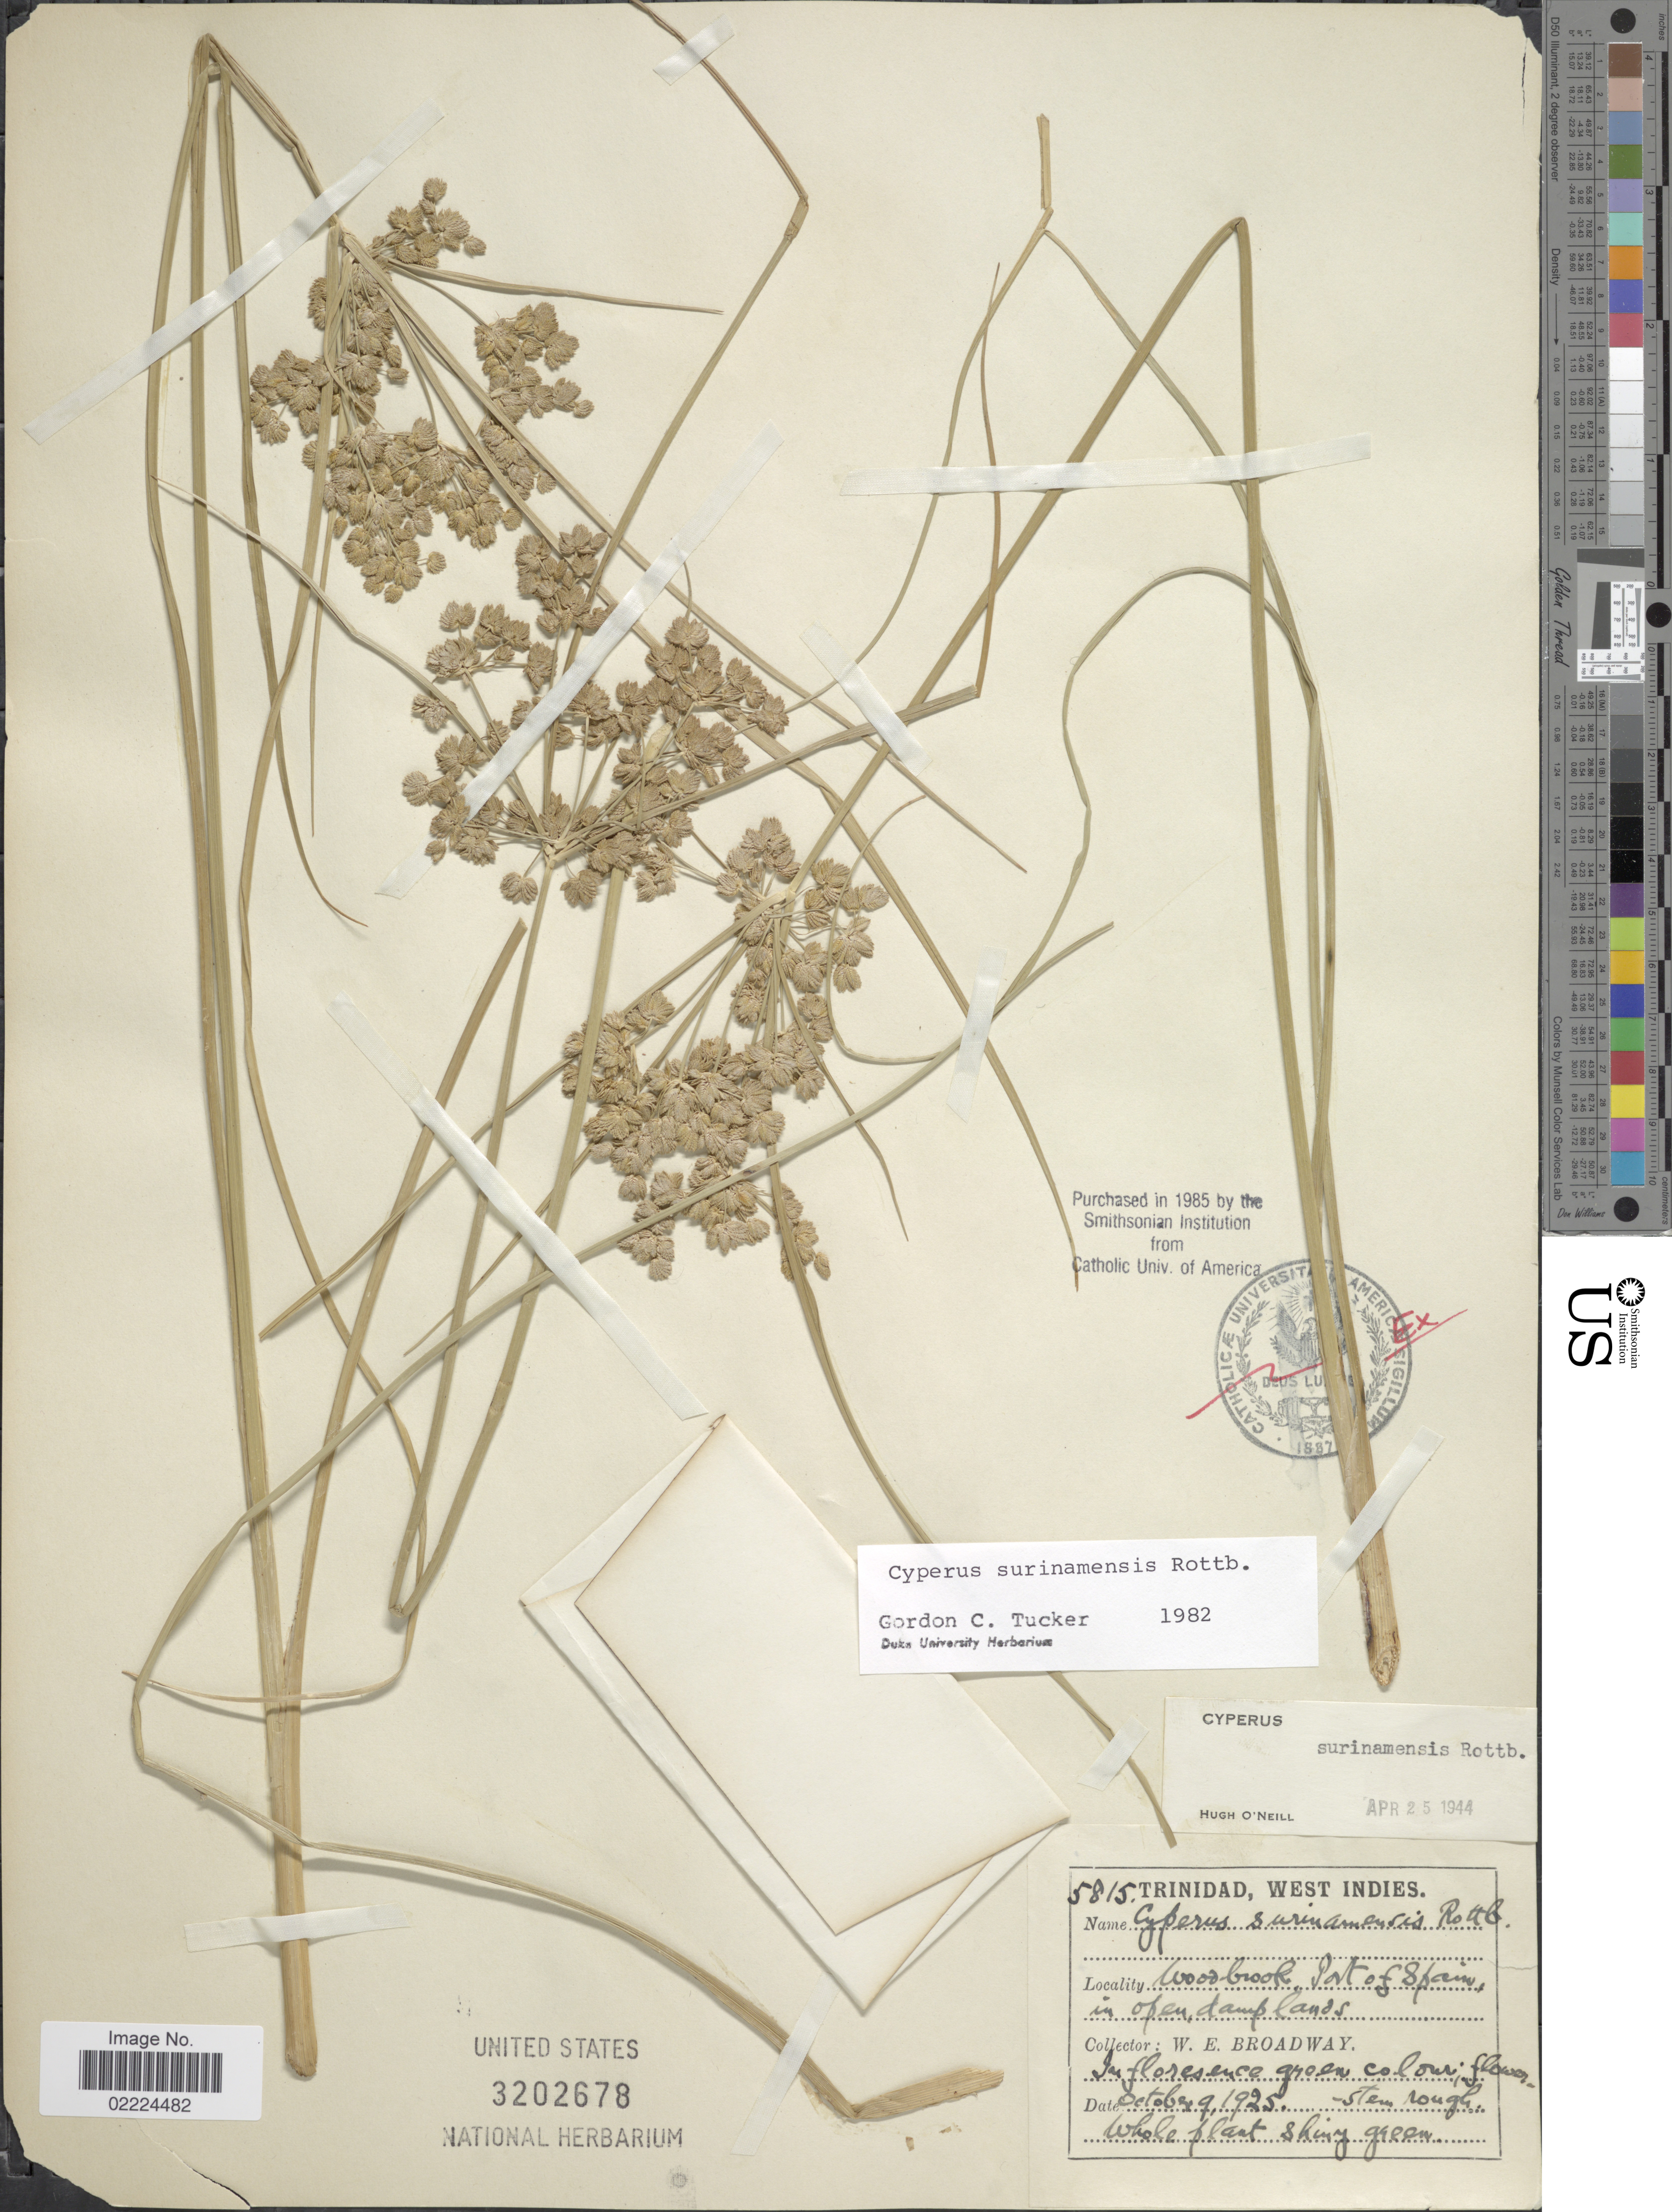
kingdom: Plantae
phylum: Tracheophyta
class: Liliopsida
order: Poales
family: Cyperaceae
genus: Cyperus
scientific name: Cyperus surinamensis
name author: Rottb.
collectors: W. E. Broadway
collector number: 5815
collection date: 1925-10-09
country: Trinidad and Tobago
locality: Trinidad, Woodbrook, Port of Spain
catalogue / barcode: US 3202678